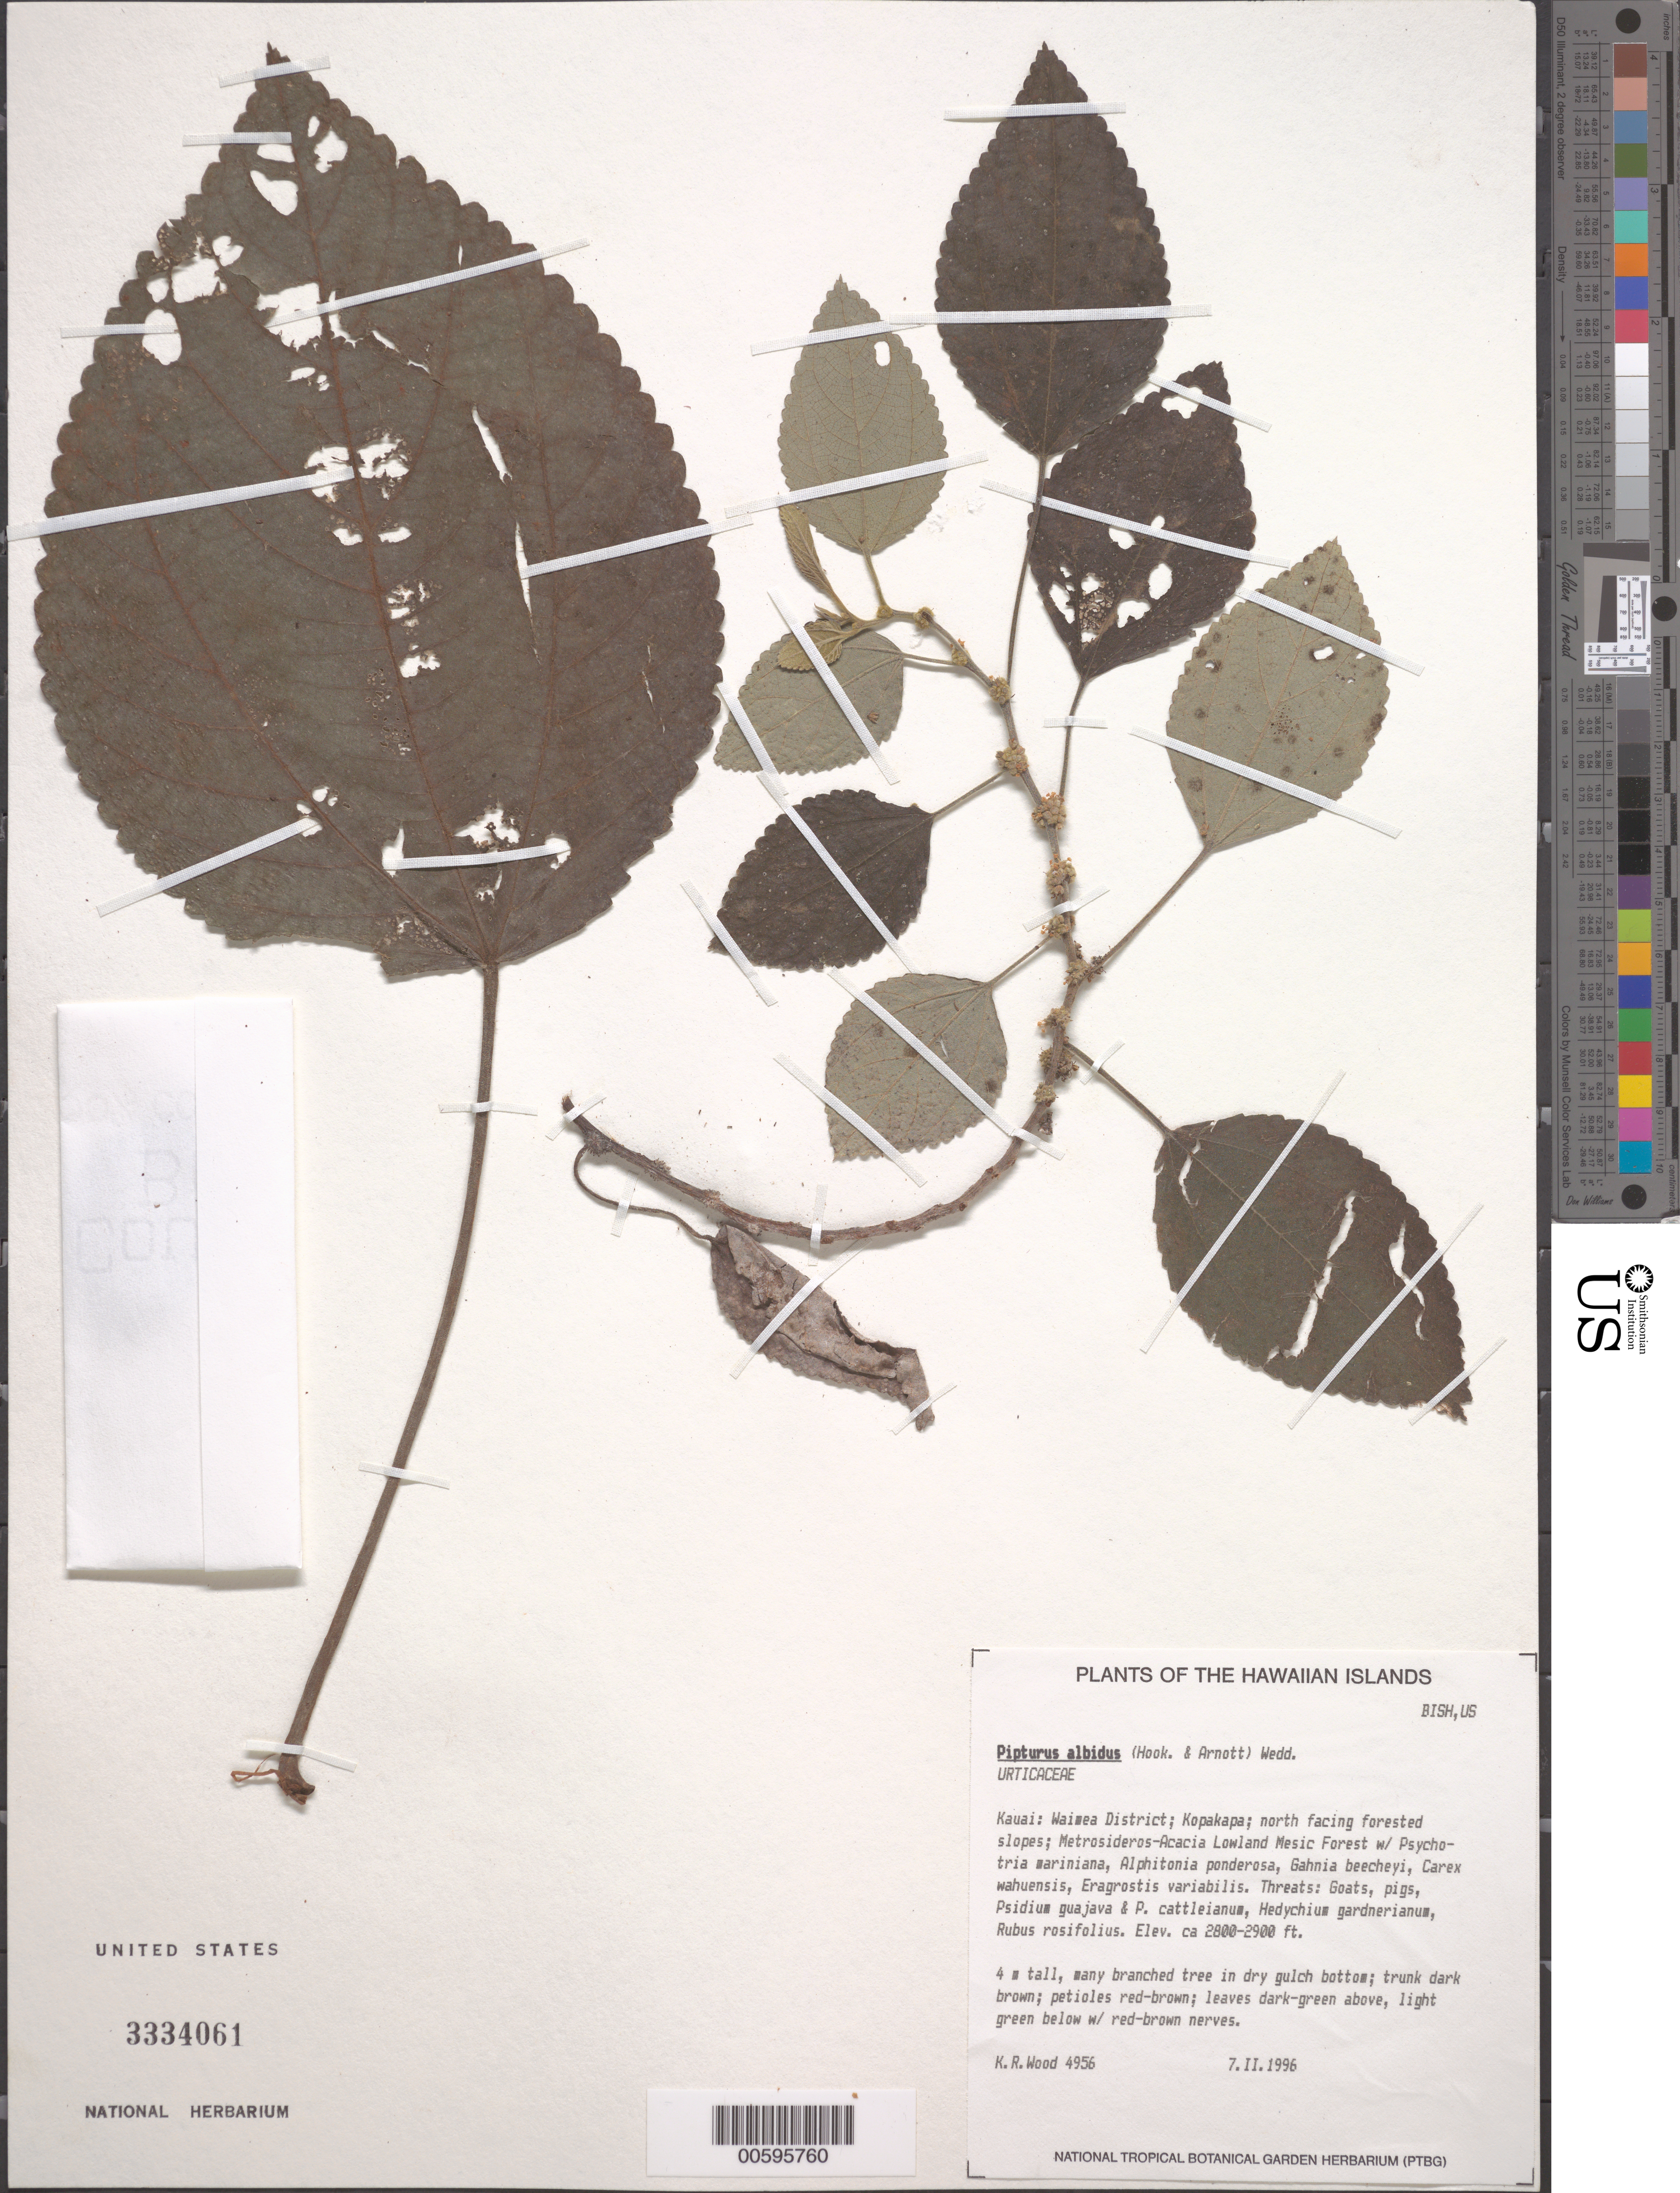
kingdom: Plantae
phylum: Tracheophyta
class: Magnoliopsida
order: Rosales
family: Urticaceae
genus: Pipturus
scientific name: Pipturus albidus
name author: (Hook. & Arn.) A. Gray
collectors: K. R. Wood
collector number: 4956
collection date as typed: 7 Feb 1996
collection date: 1996-02-07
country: United States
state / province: Hawaii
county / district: Kauai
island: Kaua'i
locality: Waimea Dist; Kopakapa; N facing forested slopes.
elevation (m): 853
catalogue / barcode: US 3334061